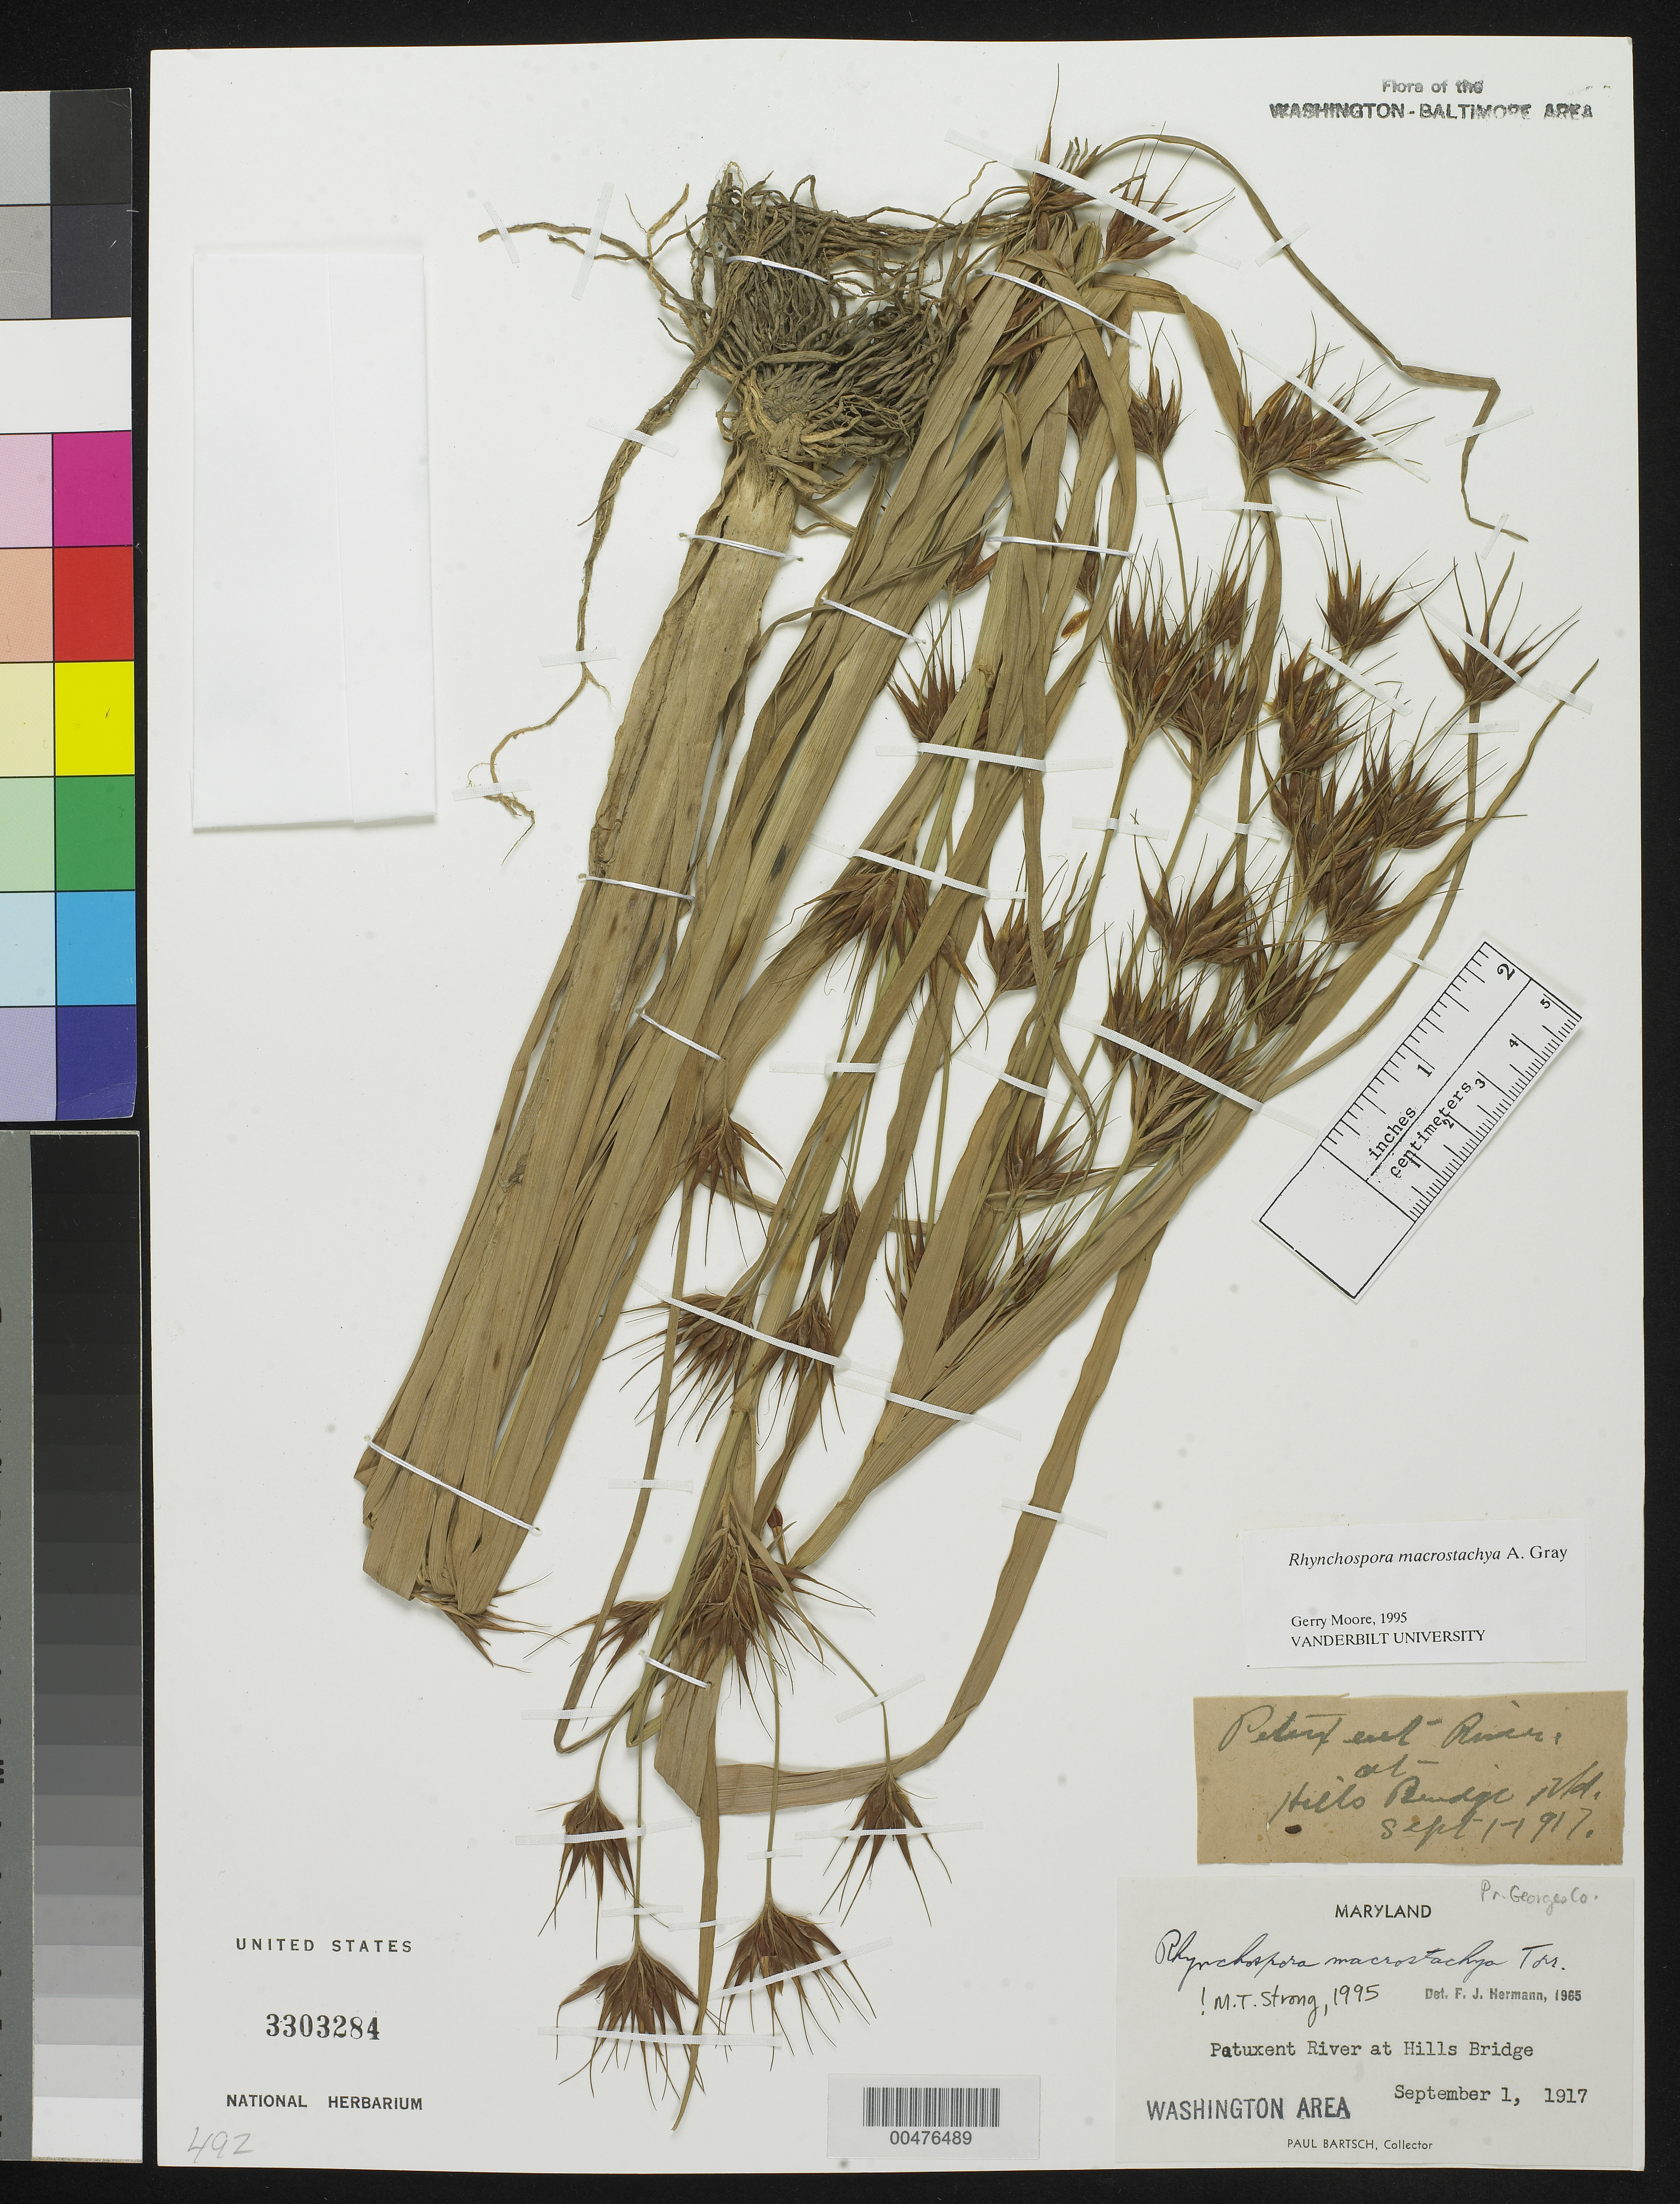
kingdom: Plantae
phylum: Tracheophyta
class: Liliopsida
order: Poales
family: Cyperaceae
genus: Rhynchospora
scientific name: Rhynchospora macrostachya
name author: Torr. ex A. Gray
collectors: P. Bartsch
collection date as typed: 01 Sep 1917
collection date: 1917-09-01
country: United States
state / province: Maryland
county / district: Anne Arundel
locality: Patuxent River at Hills Bridge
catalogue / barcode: US 3303284